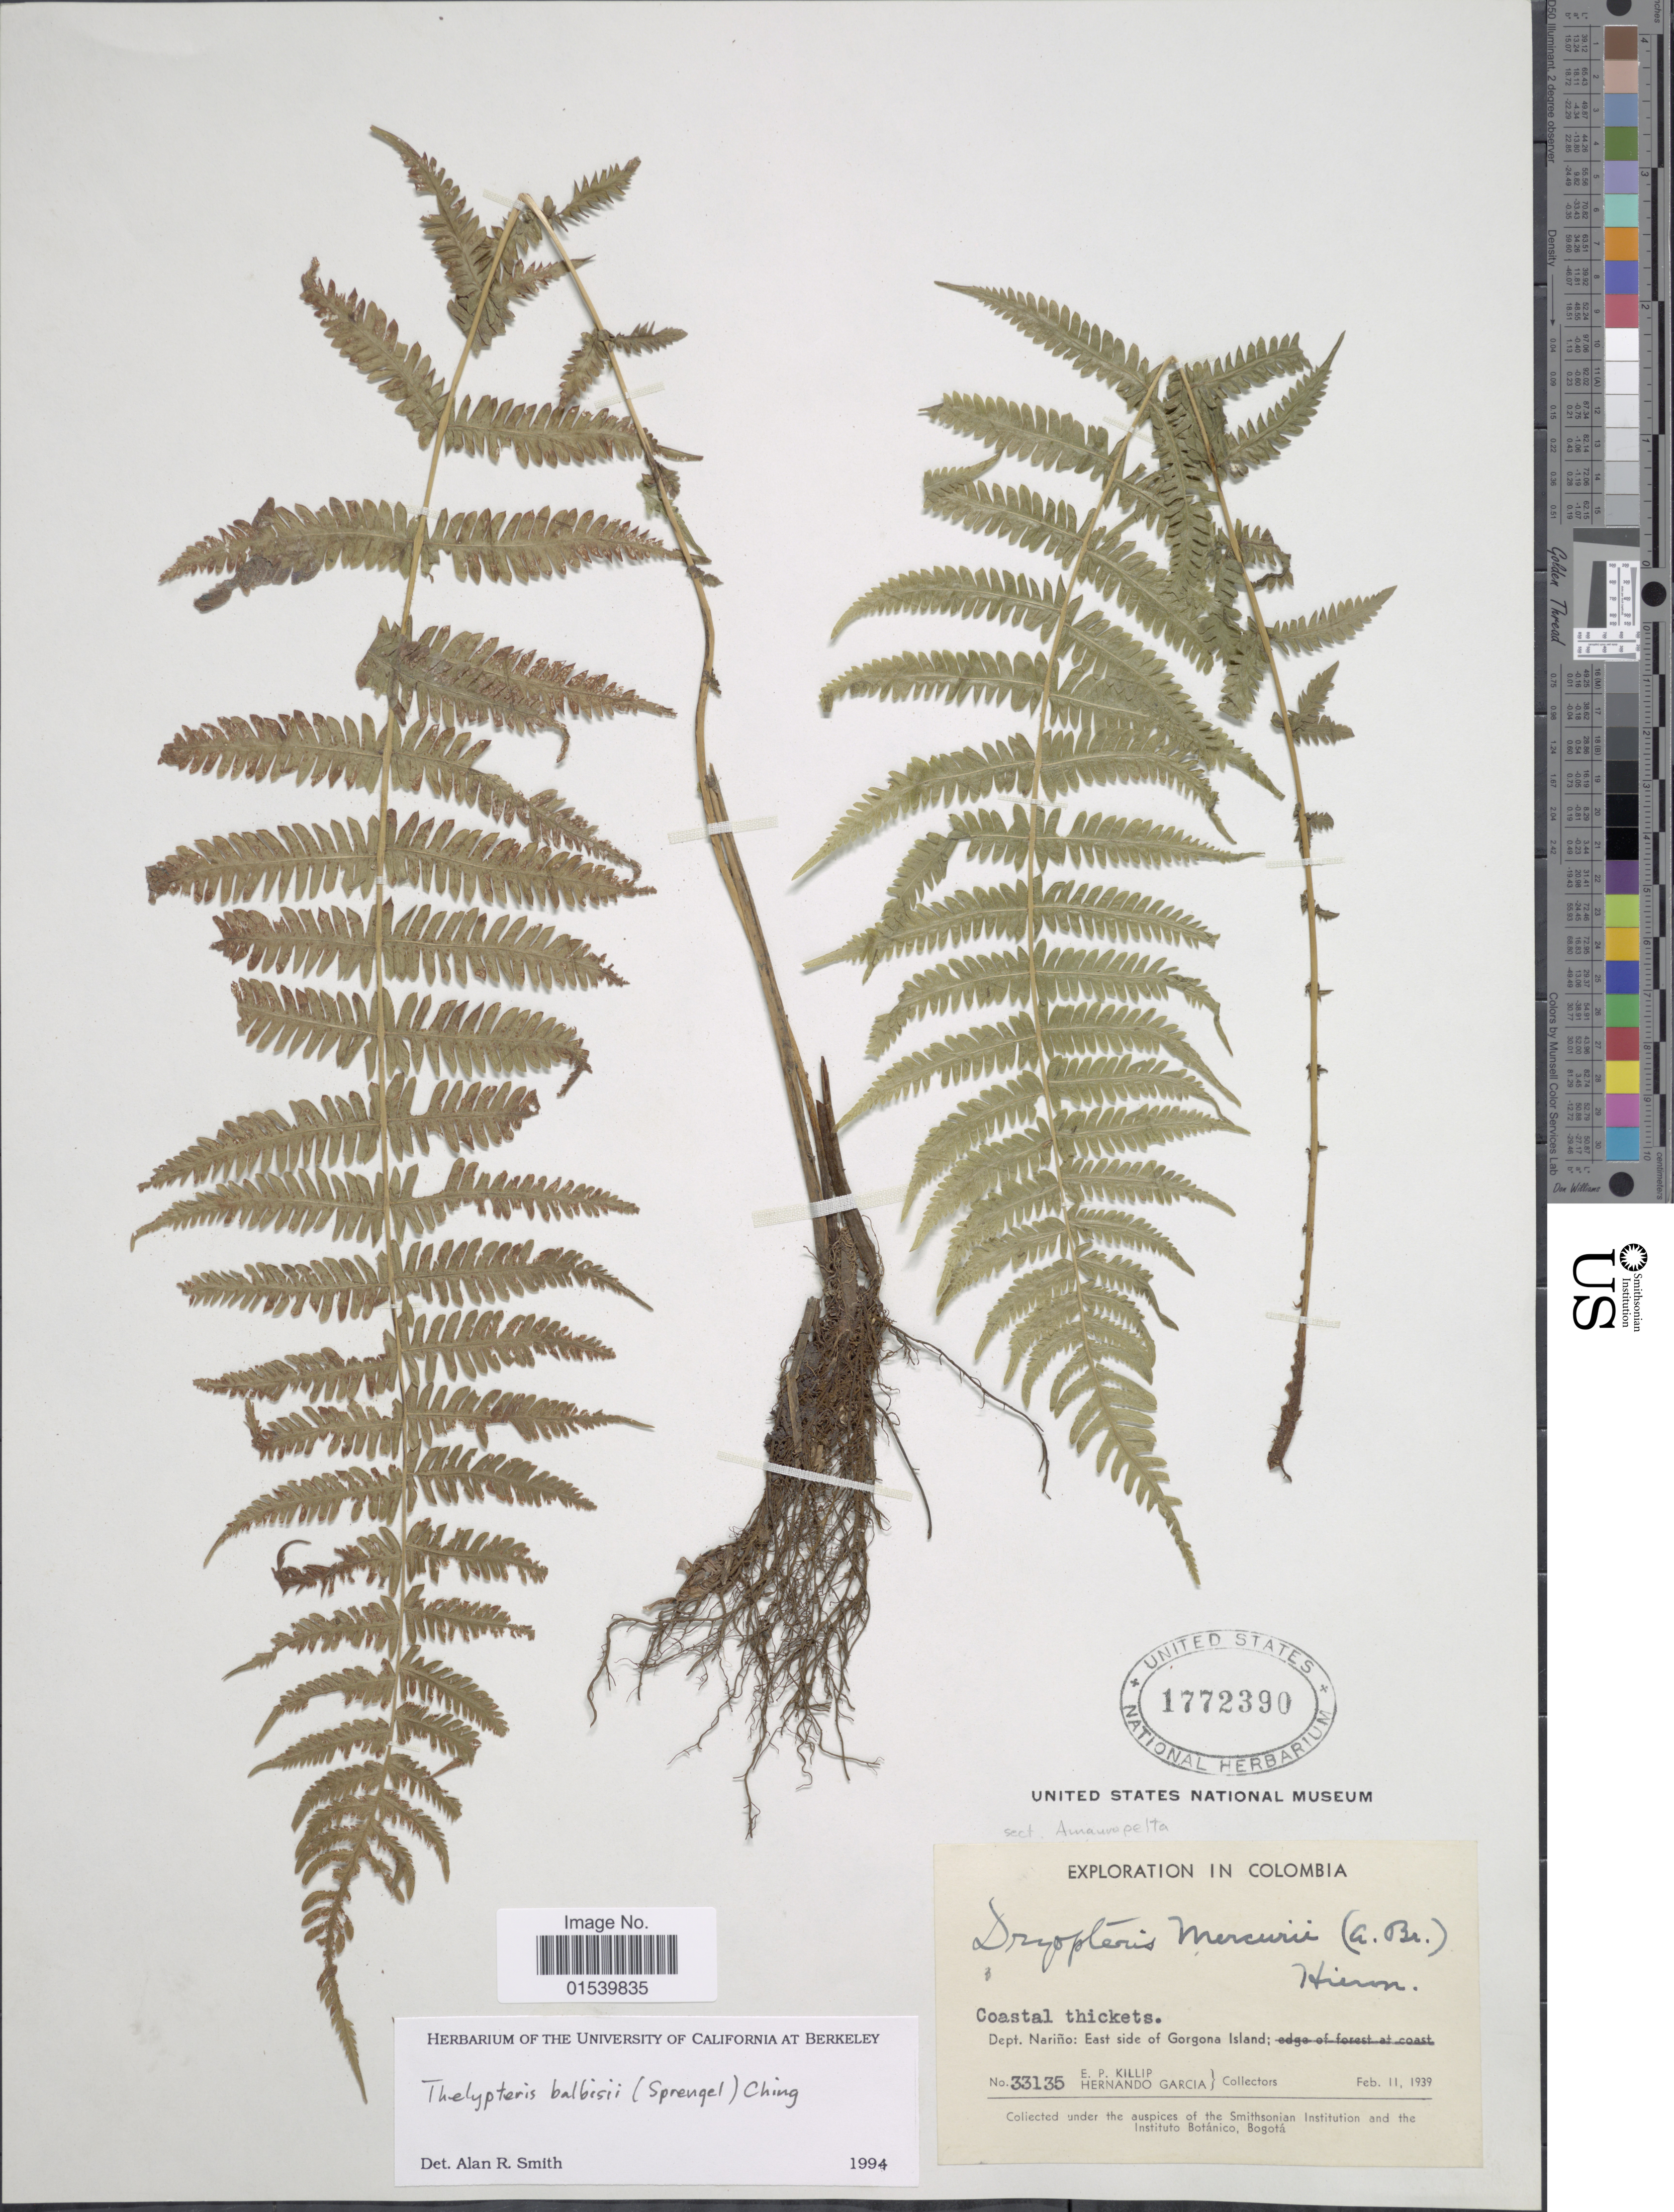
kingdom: Plantae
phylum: Tracheophyta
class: Polypodiopsida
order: Polypodiales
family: Thelypteridaceae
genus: Amauropelta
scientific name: Amauropelta balbisii (Spreng.) comb. nov., ined. 2015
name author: (Spreng.)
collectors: E. P. Killip & H. Garcia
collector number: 33135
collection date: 1939-02-11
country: Colombia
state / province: Nariño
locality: Coastal thickets, Dept. Nariñno: East side of Gorgona Island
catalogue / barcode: US 1772390